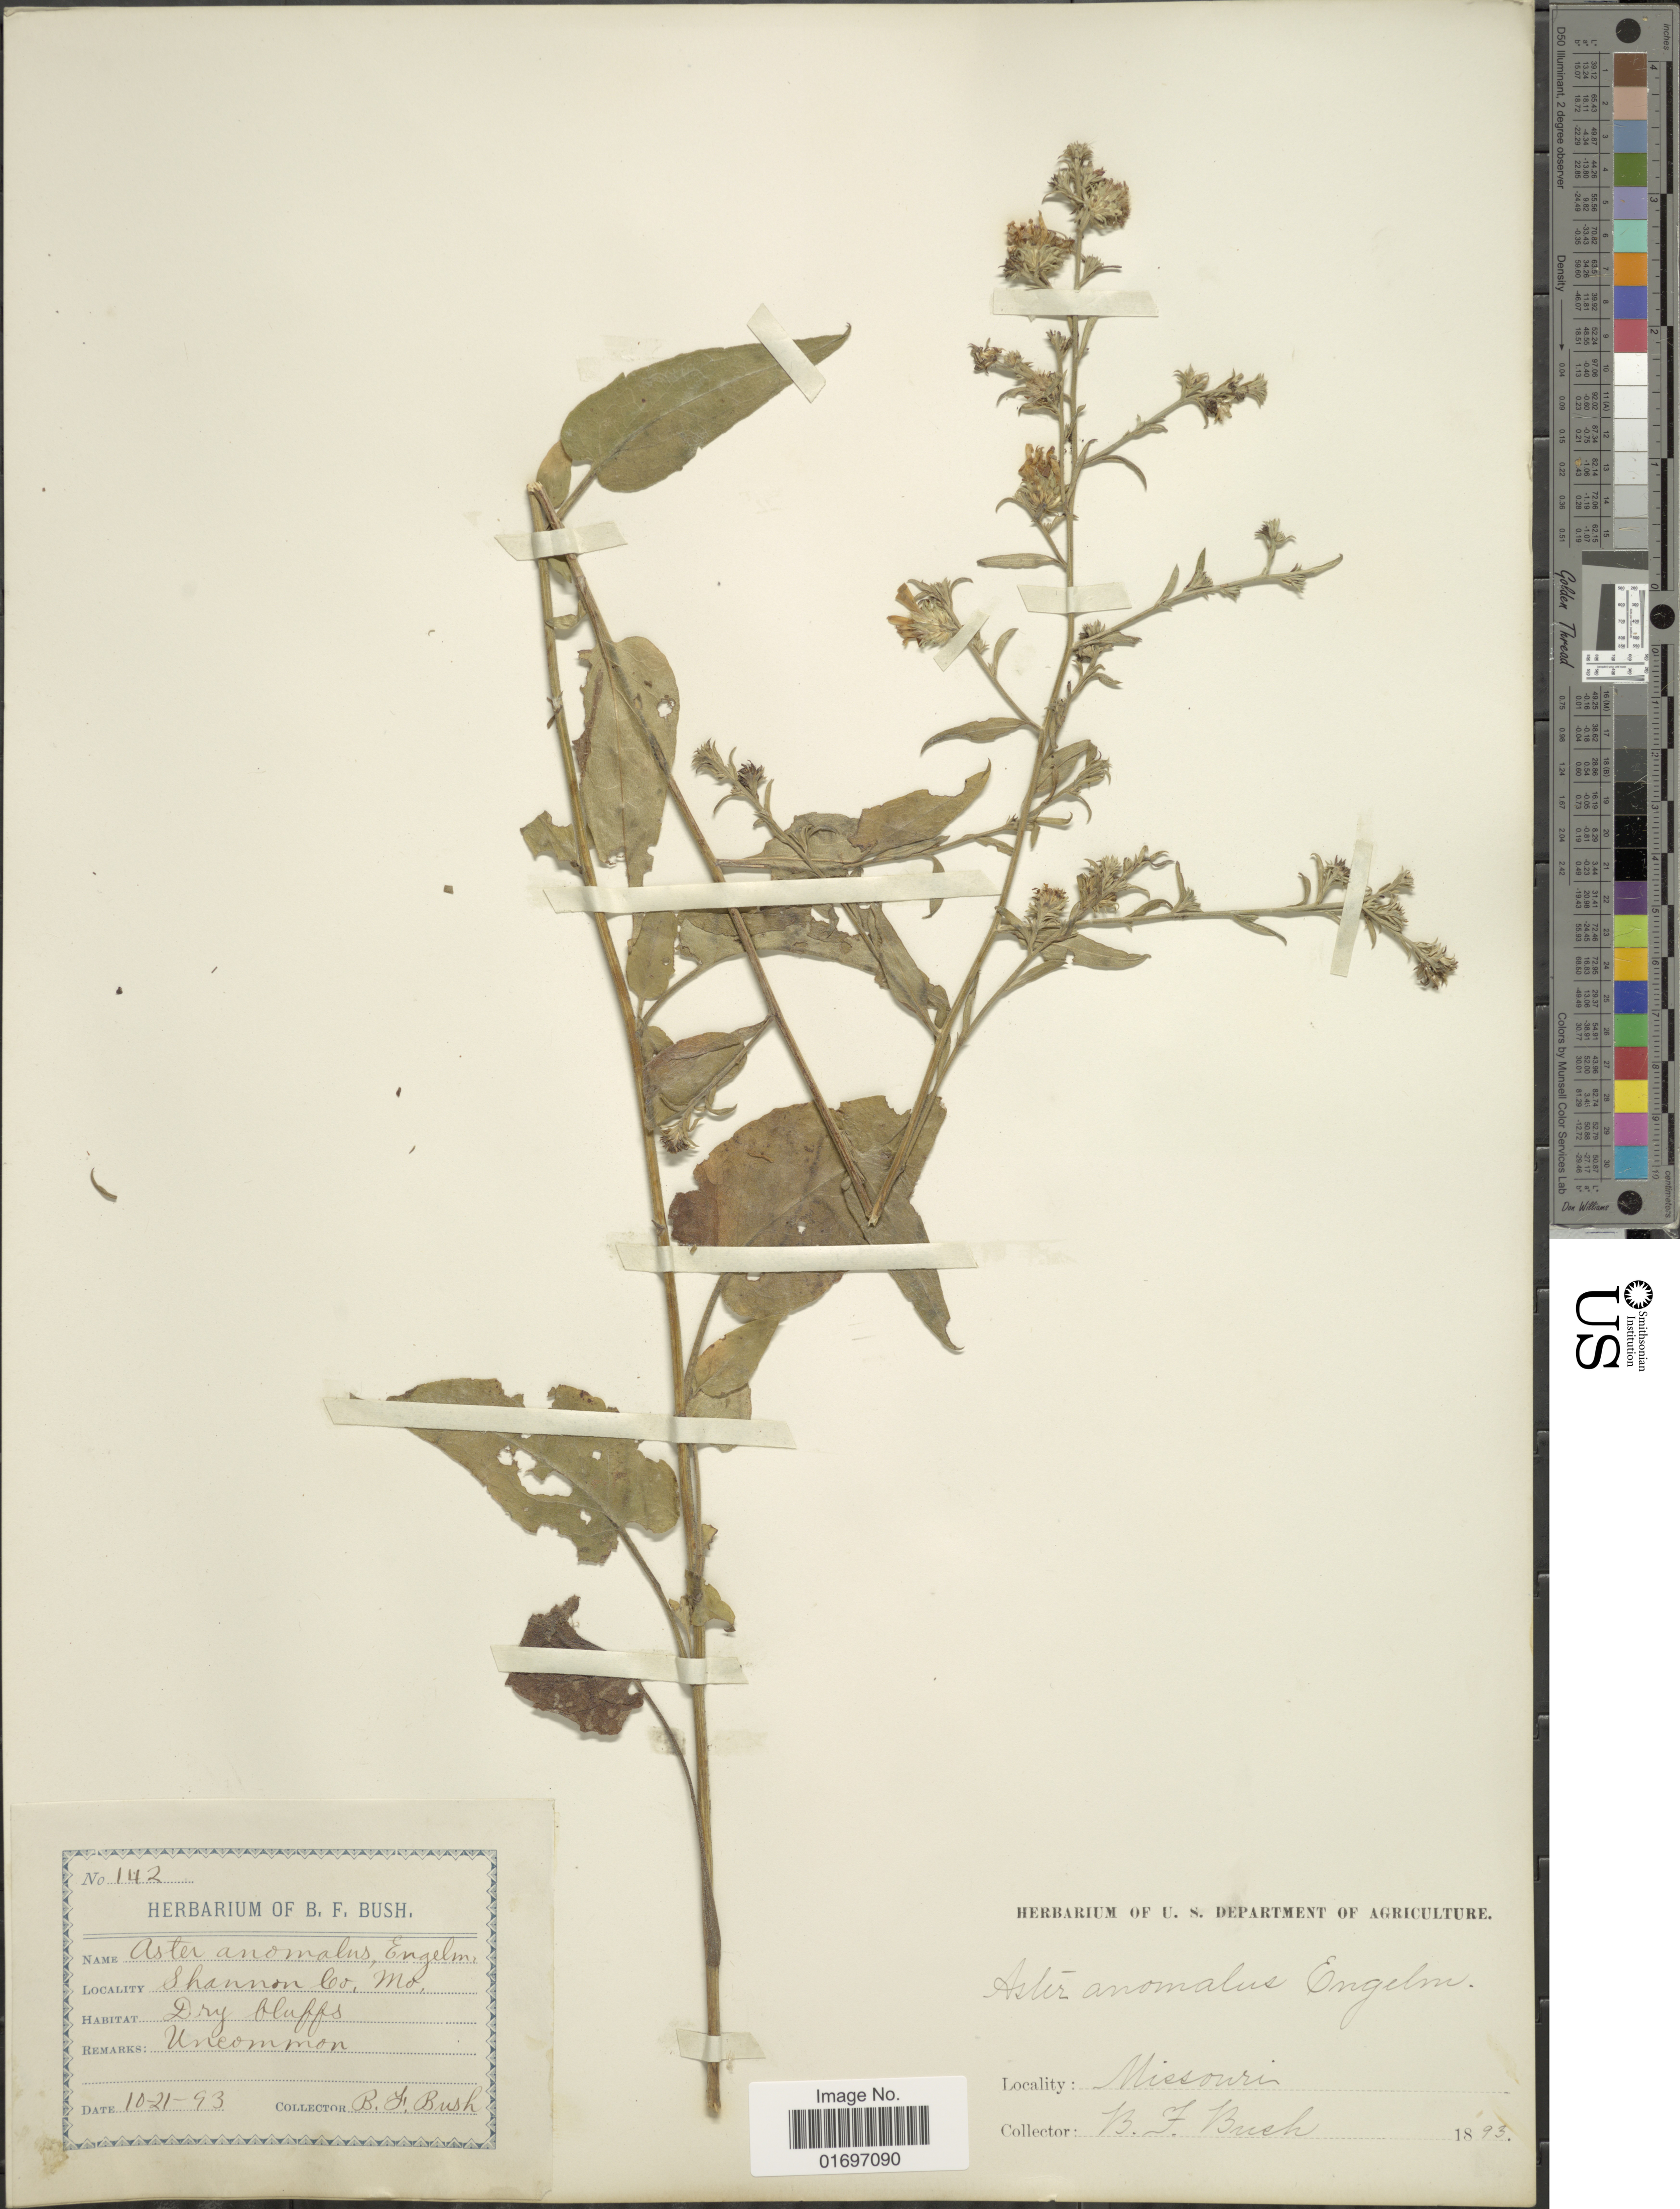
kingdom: Plantae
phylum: Tracheophyta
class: Magnoliopsida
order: Asterales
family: Asteraceae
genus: Symphyotrichum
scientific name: Symphyotrichum anomalum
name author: (Engelm.) G.L. Nesom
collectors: B. F. Bush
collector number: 142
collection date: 1893-10-21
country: United States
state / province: Missouri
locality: Shannon Co., Mo. Missouri